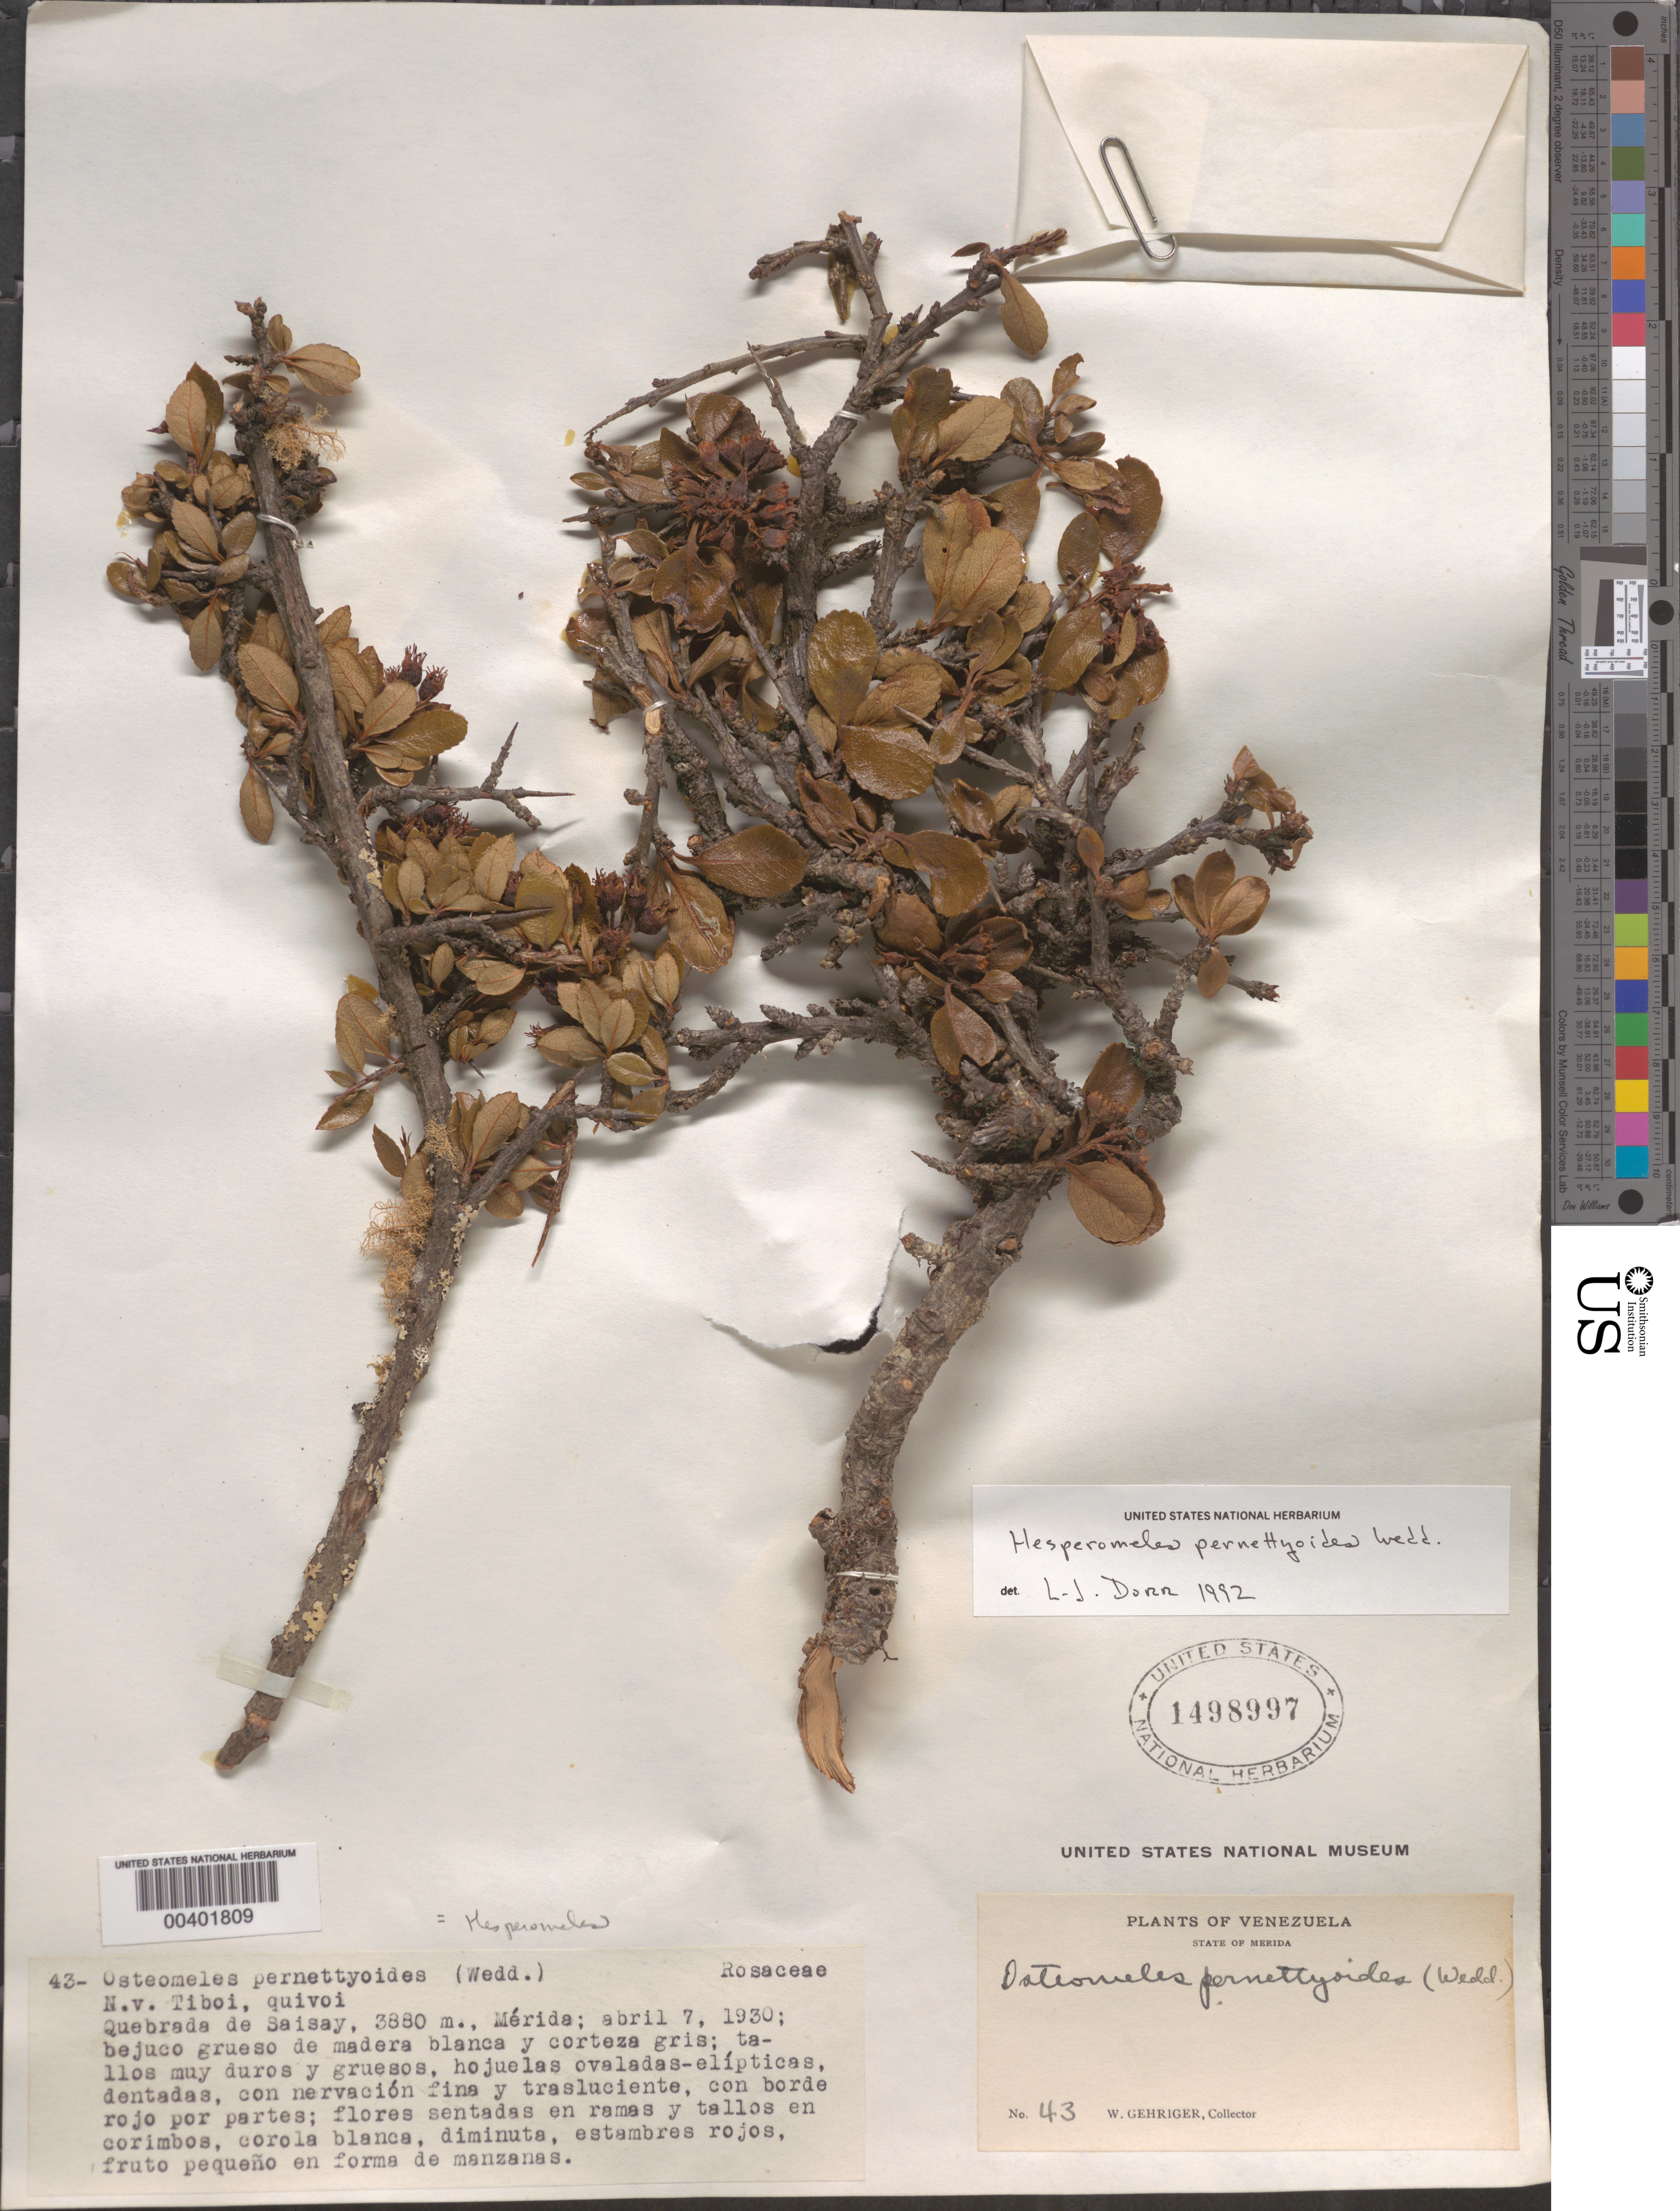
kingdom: Plantae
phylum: Tracheophyta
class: Magnoliopsida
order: Rosales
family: Rosaceae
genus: Hesperomeles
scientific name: Hesperomeles pernettyoides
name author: Wedd.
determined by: Dorr, L. J., (BOT), Smithsonian Institution - National Museum of Natural History (UNITED STATES)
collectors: W. Gehriger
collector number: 43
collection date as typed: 07 Apr 1930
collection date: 1930-04-07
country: Venezuela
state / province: Mérida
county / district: Rangel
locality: Quebrada de Saisay Saisay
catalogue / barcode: US 1498997